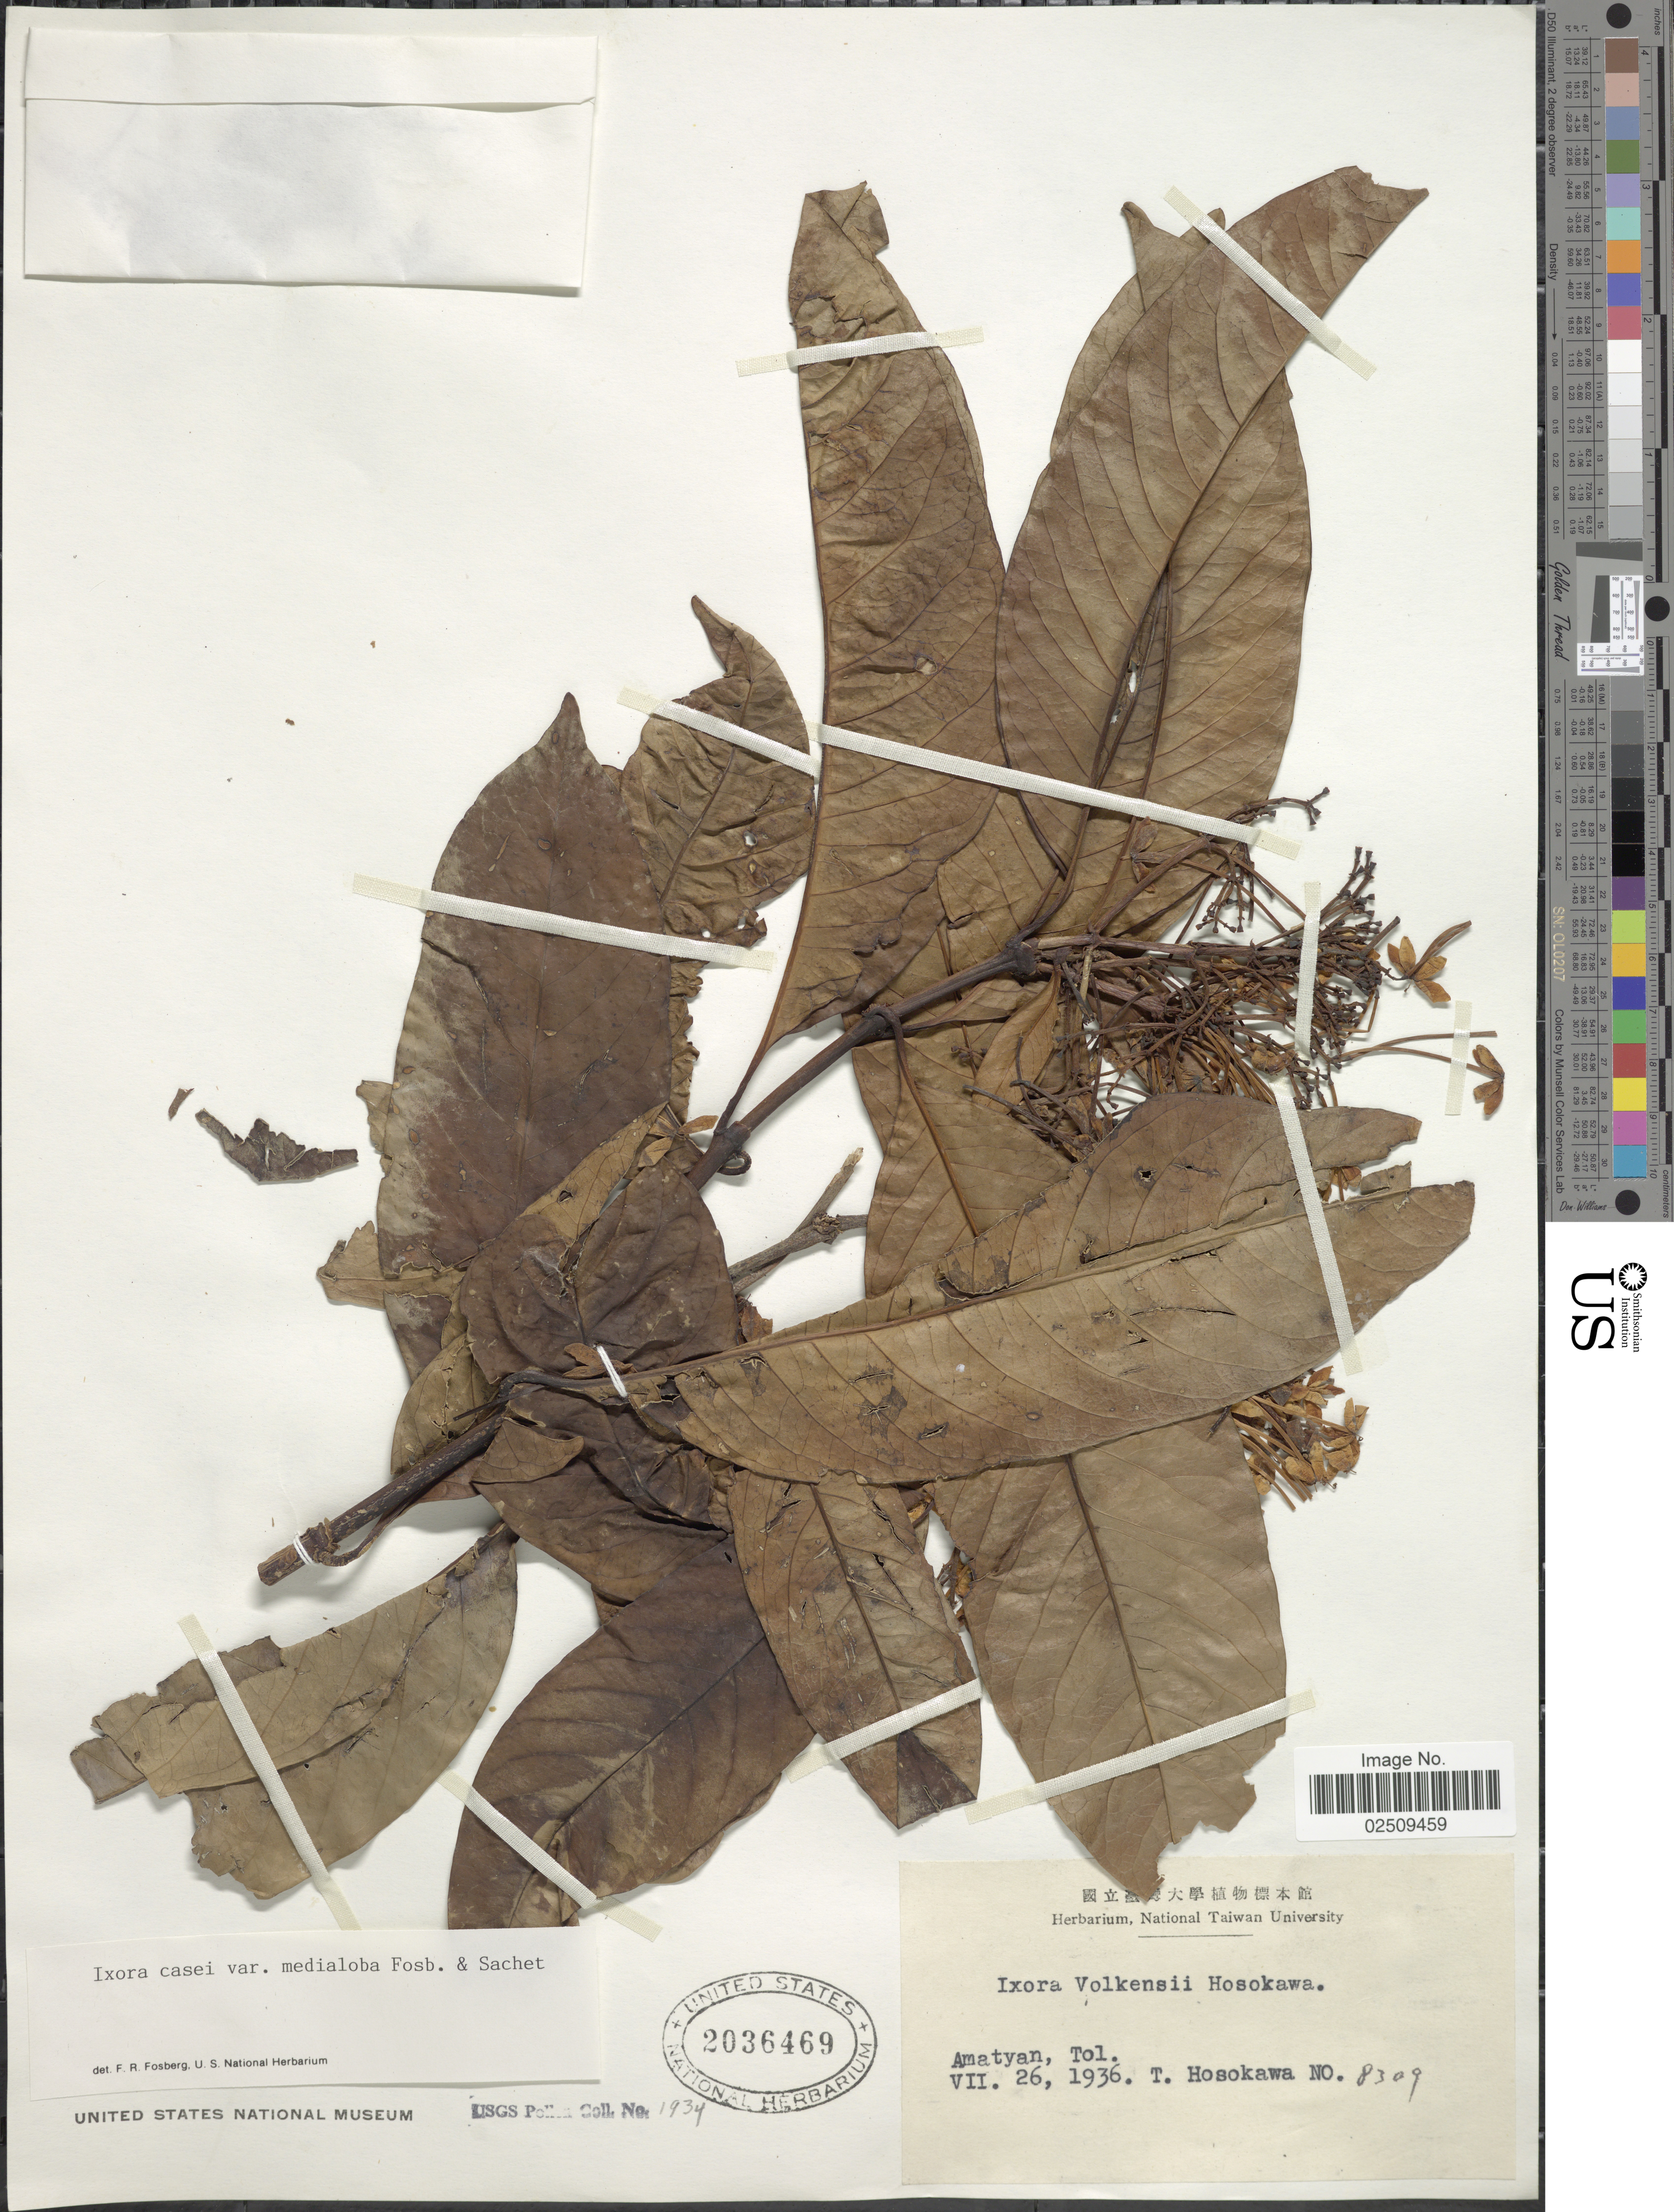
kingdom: Plantae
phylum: Tracheophyta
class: Magnoliopsida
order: Gentianales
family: Rubiaceae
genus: Ixora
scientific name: Ixora casei var. medialoba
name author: Fosberg & Sachet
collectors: T. Hosokawa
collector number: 8309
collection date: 1936-07-26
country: Micronesia, Federated States of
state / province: Truk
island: Tol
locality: Amatyan, Tol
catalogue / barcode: US 2036469